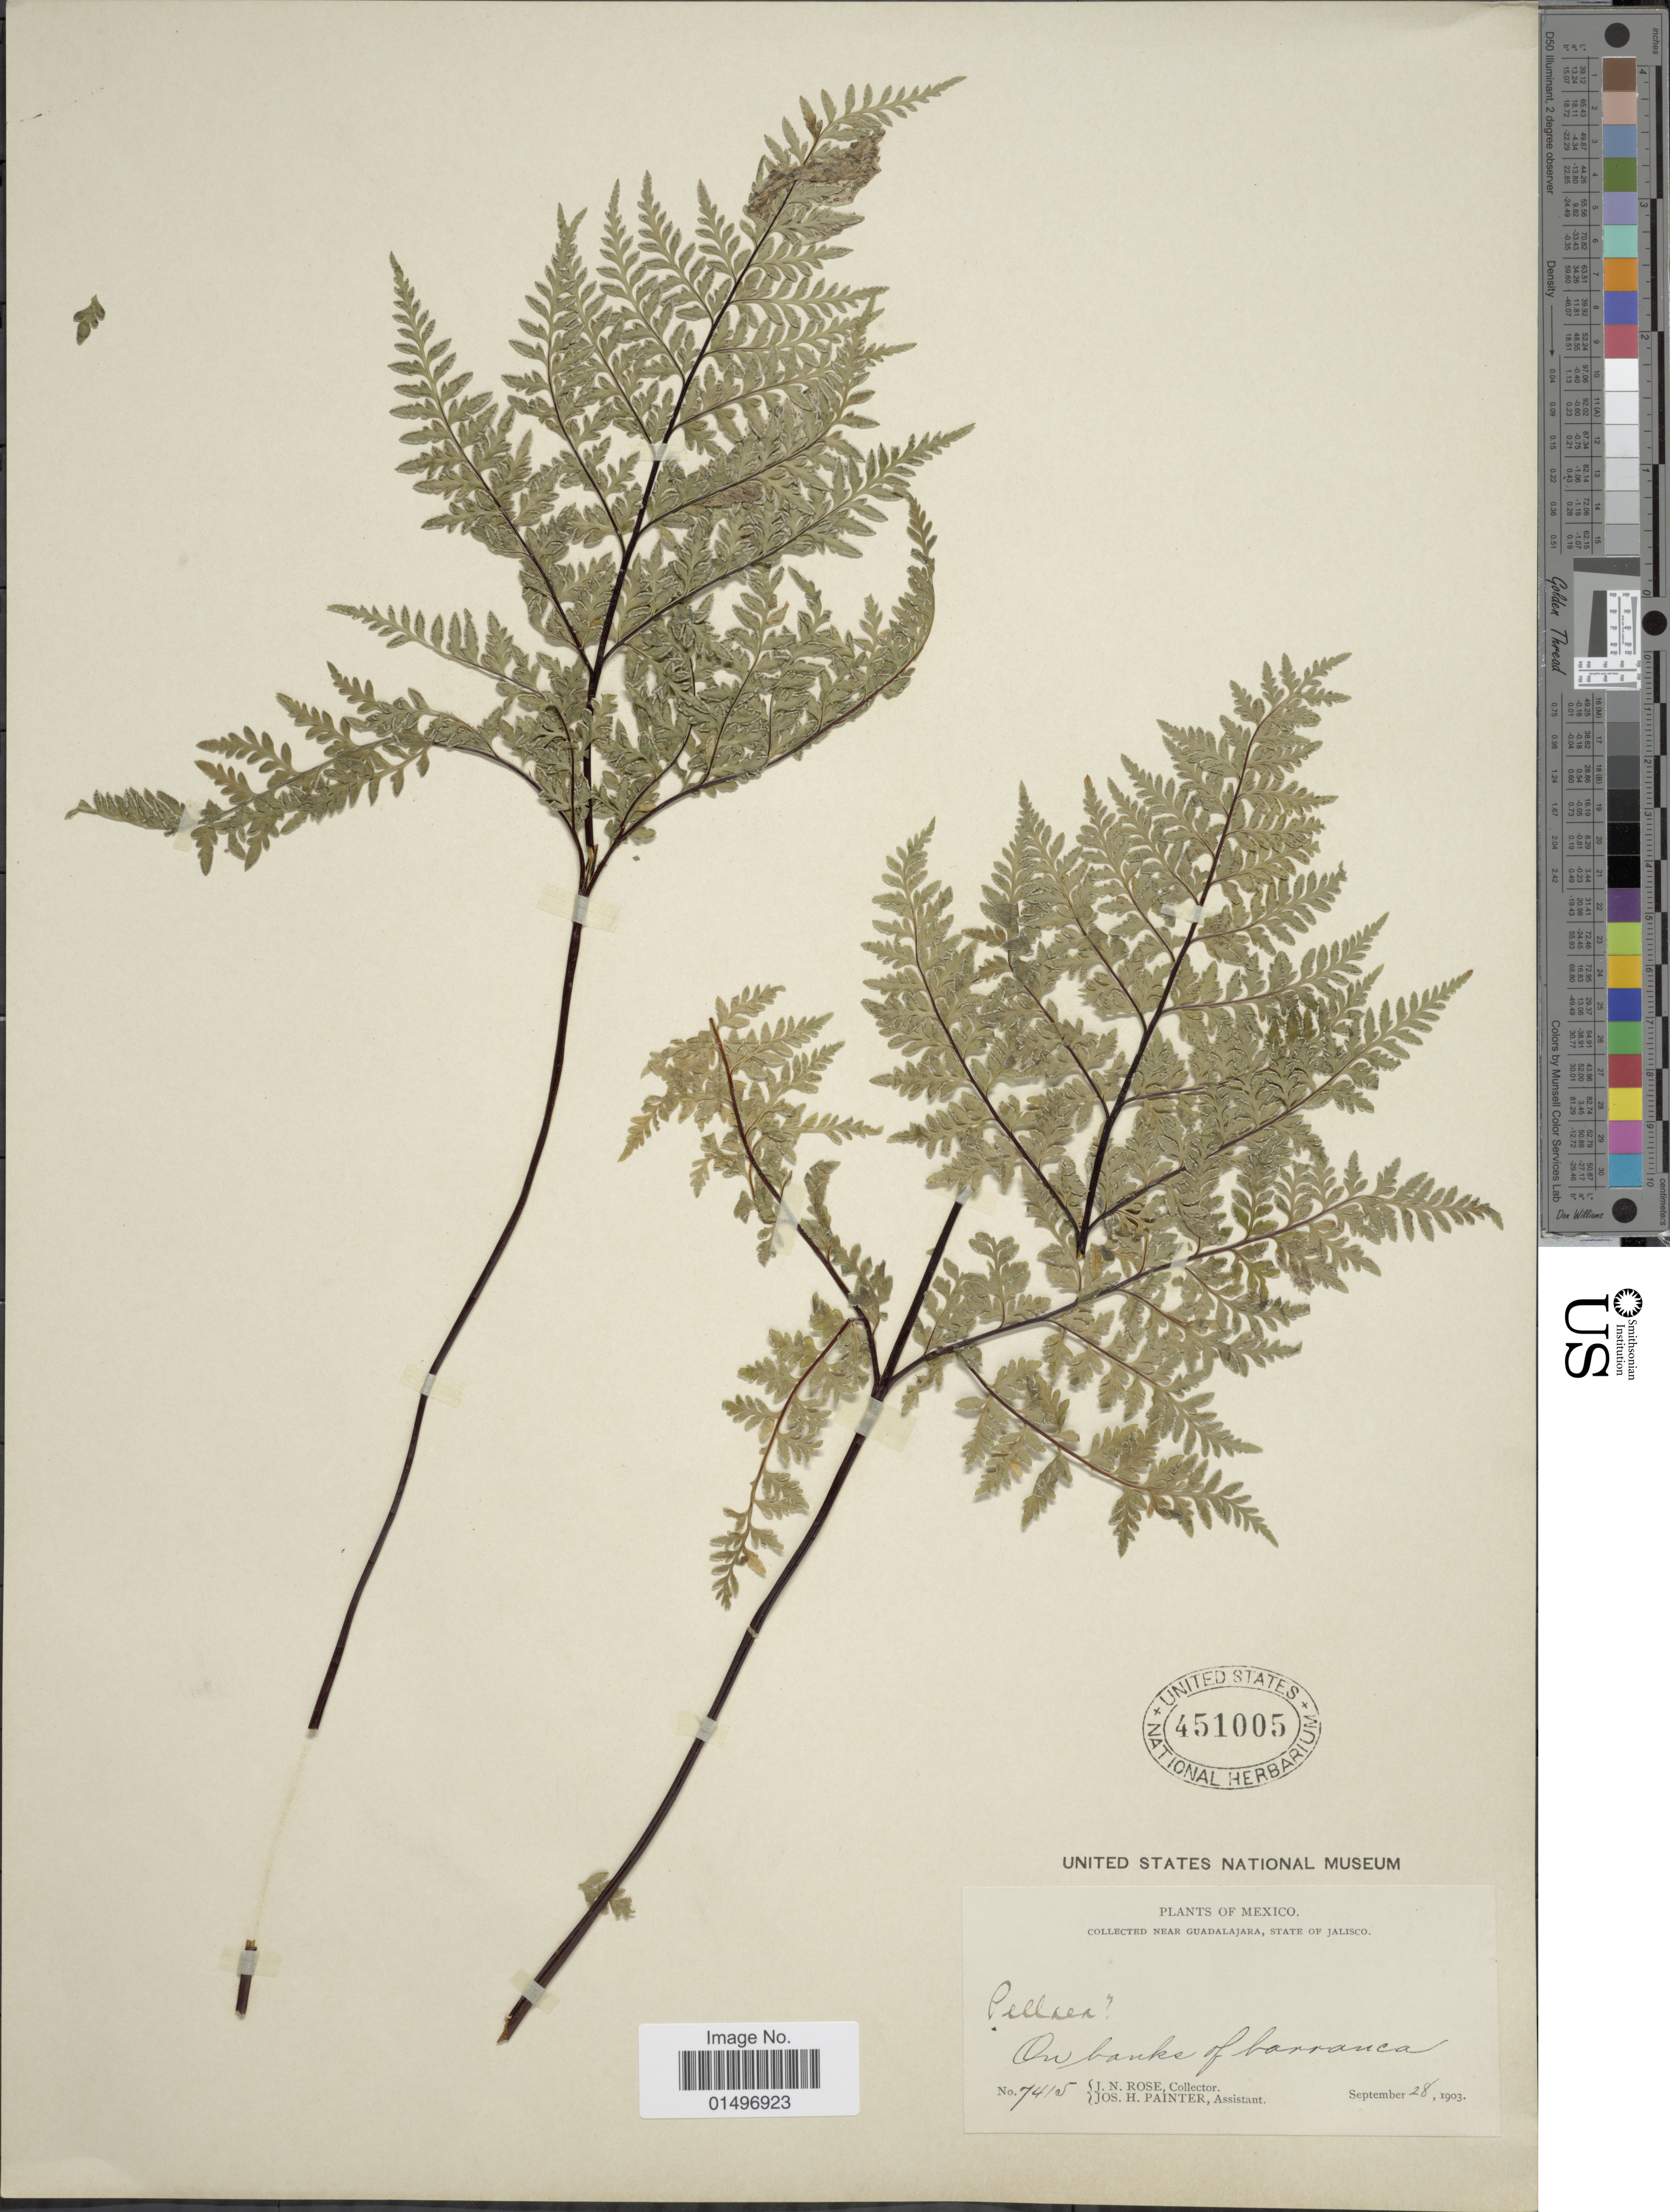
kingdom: Plantae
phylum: Tracheophyta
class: Polypodiopsida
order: Polypodiales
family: Pteridaceae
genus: Gaga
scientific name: Gaga chaerophylla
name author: (Mart. & Ikonn.-Gal.) Fay W. Li & Windham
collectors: J. N. Rose & J. H. Painter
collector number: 7415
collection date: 1903-09-28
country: Mexico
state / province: Jalisco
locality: Mexico, near Guadalajara, ow banks of barranca.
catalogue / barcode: US 451005